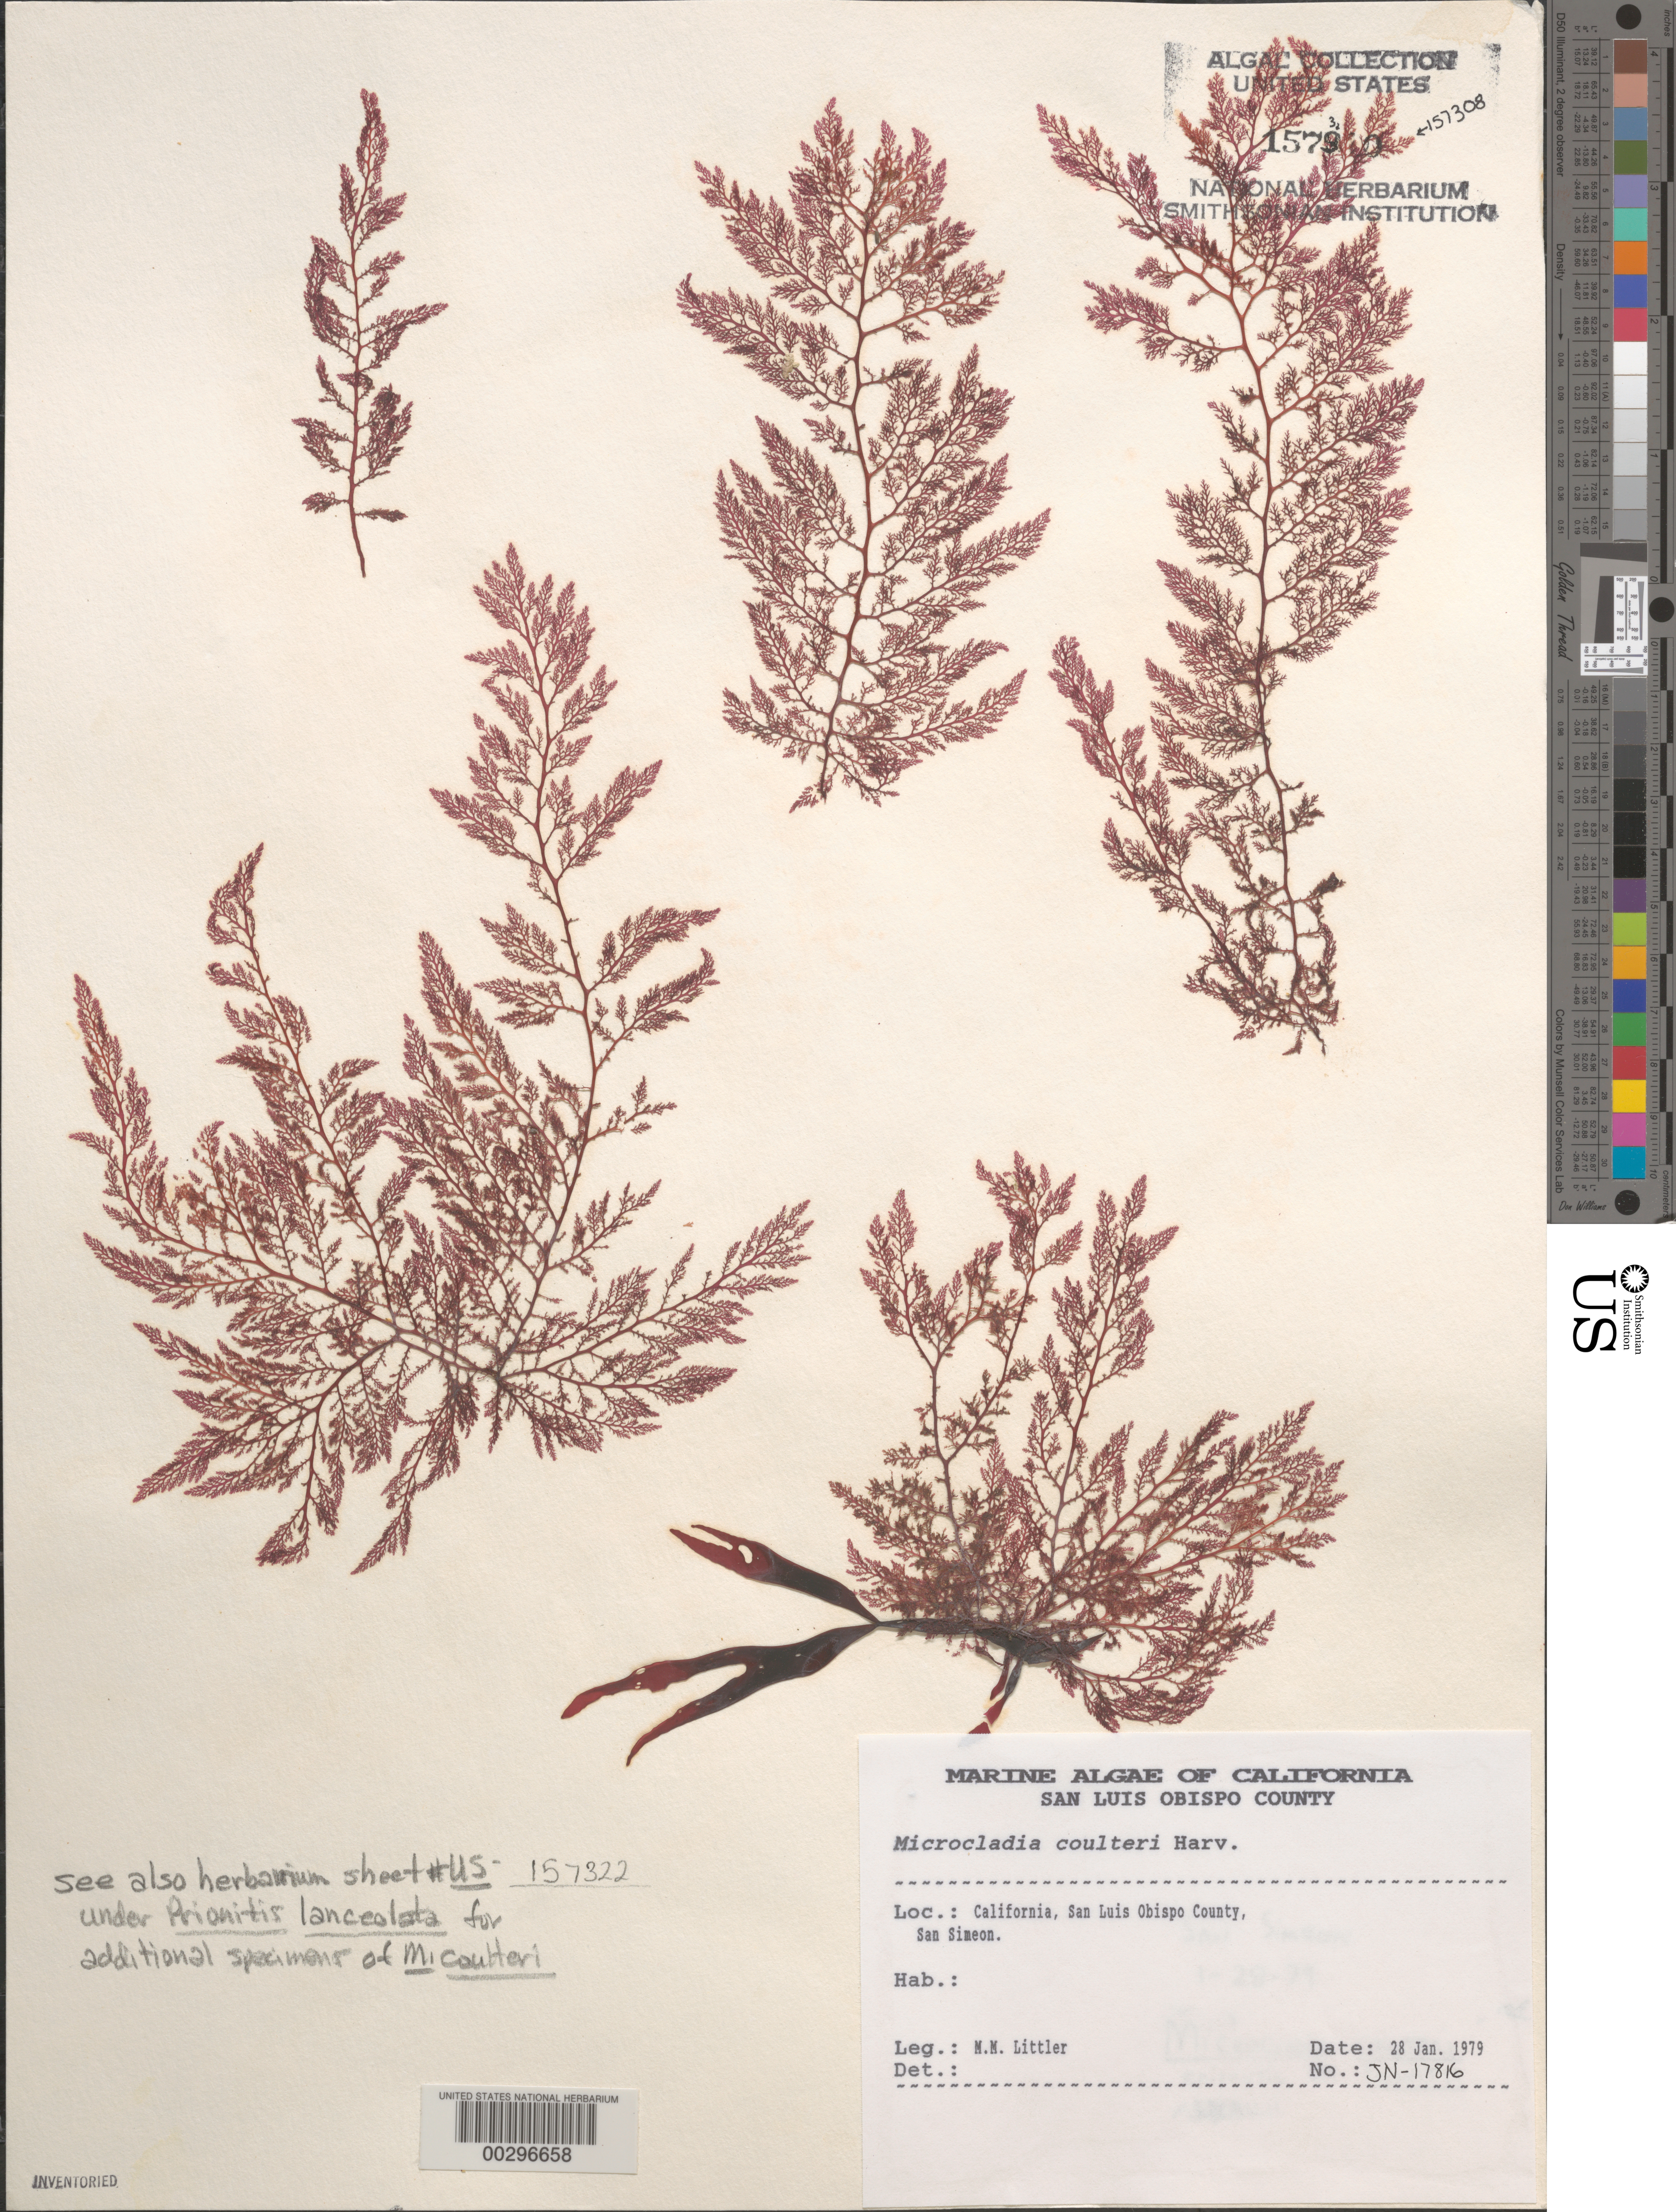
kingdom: Plantae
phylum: Rhodophyta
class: Florideophyceae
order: Ceramiales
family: Ceramiaceae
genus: Microcladia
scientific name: Microcladia coulteri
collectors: M. M. Littler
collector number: Jn-17816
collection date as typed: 28 Jan 1979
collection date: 1979-01-28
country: United States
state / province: California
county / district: San Luis Obispo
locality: San Simeon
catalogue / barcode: US 157308